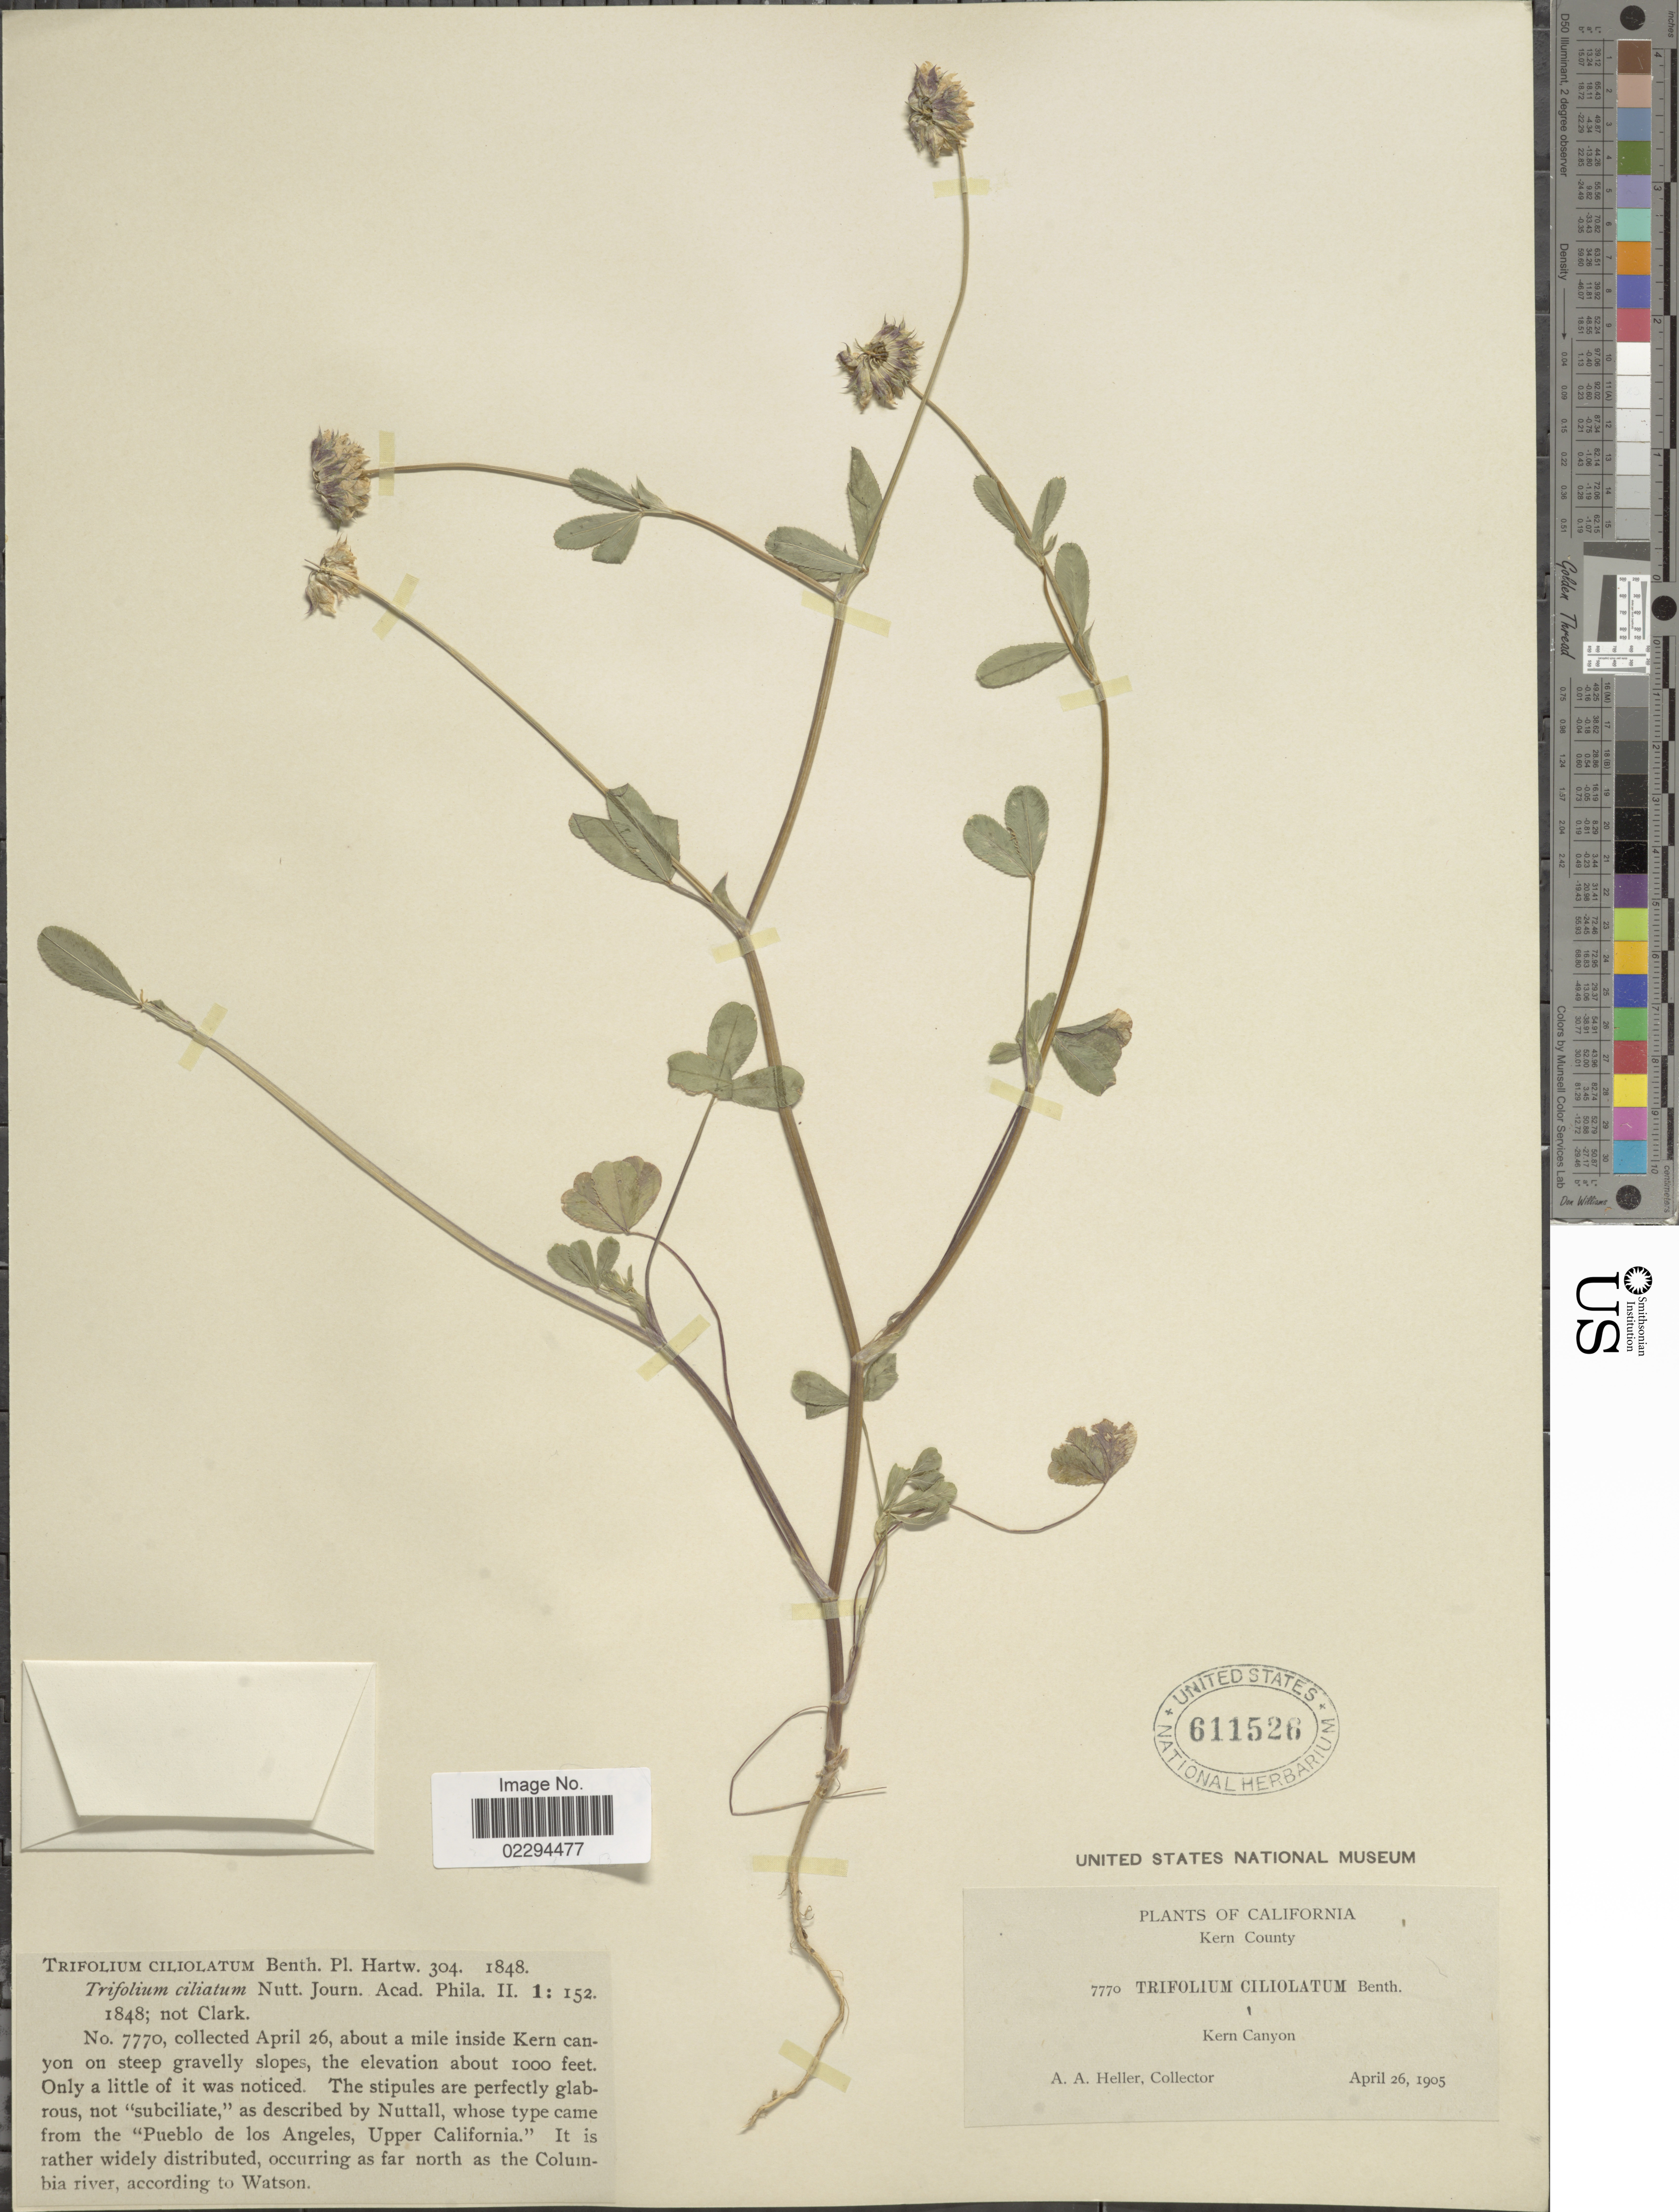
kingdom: Plantae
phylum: Tracheophyta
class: Magnoliopsida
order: Fabales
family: Fabaceae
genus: Trifolium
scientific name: Trifolium ciliolatum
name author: Benth.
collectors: A. A. Heller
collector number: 7770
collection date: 1905-04-26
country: United States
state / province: California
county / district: Kern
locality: Kern County, Kern Canyon, about a mile inside Kern canyon on steep gravelly slopes, "Pueblo de los Angeles, Upper California", as far as north as the Columbia river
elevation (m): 305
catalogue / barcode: US 611526